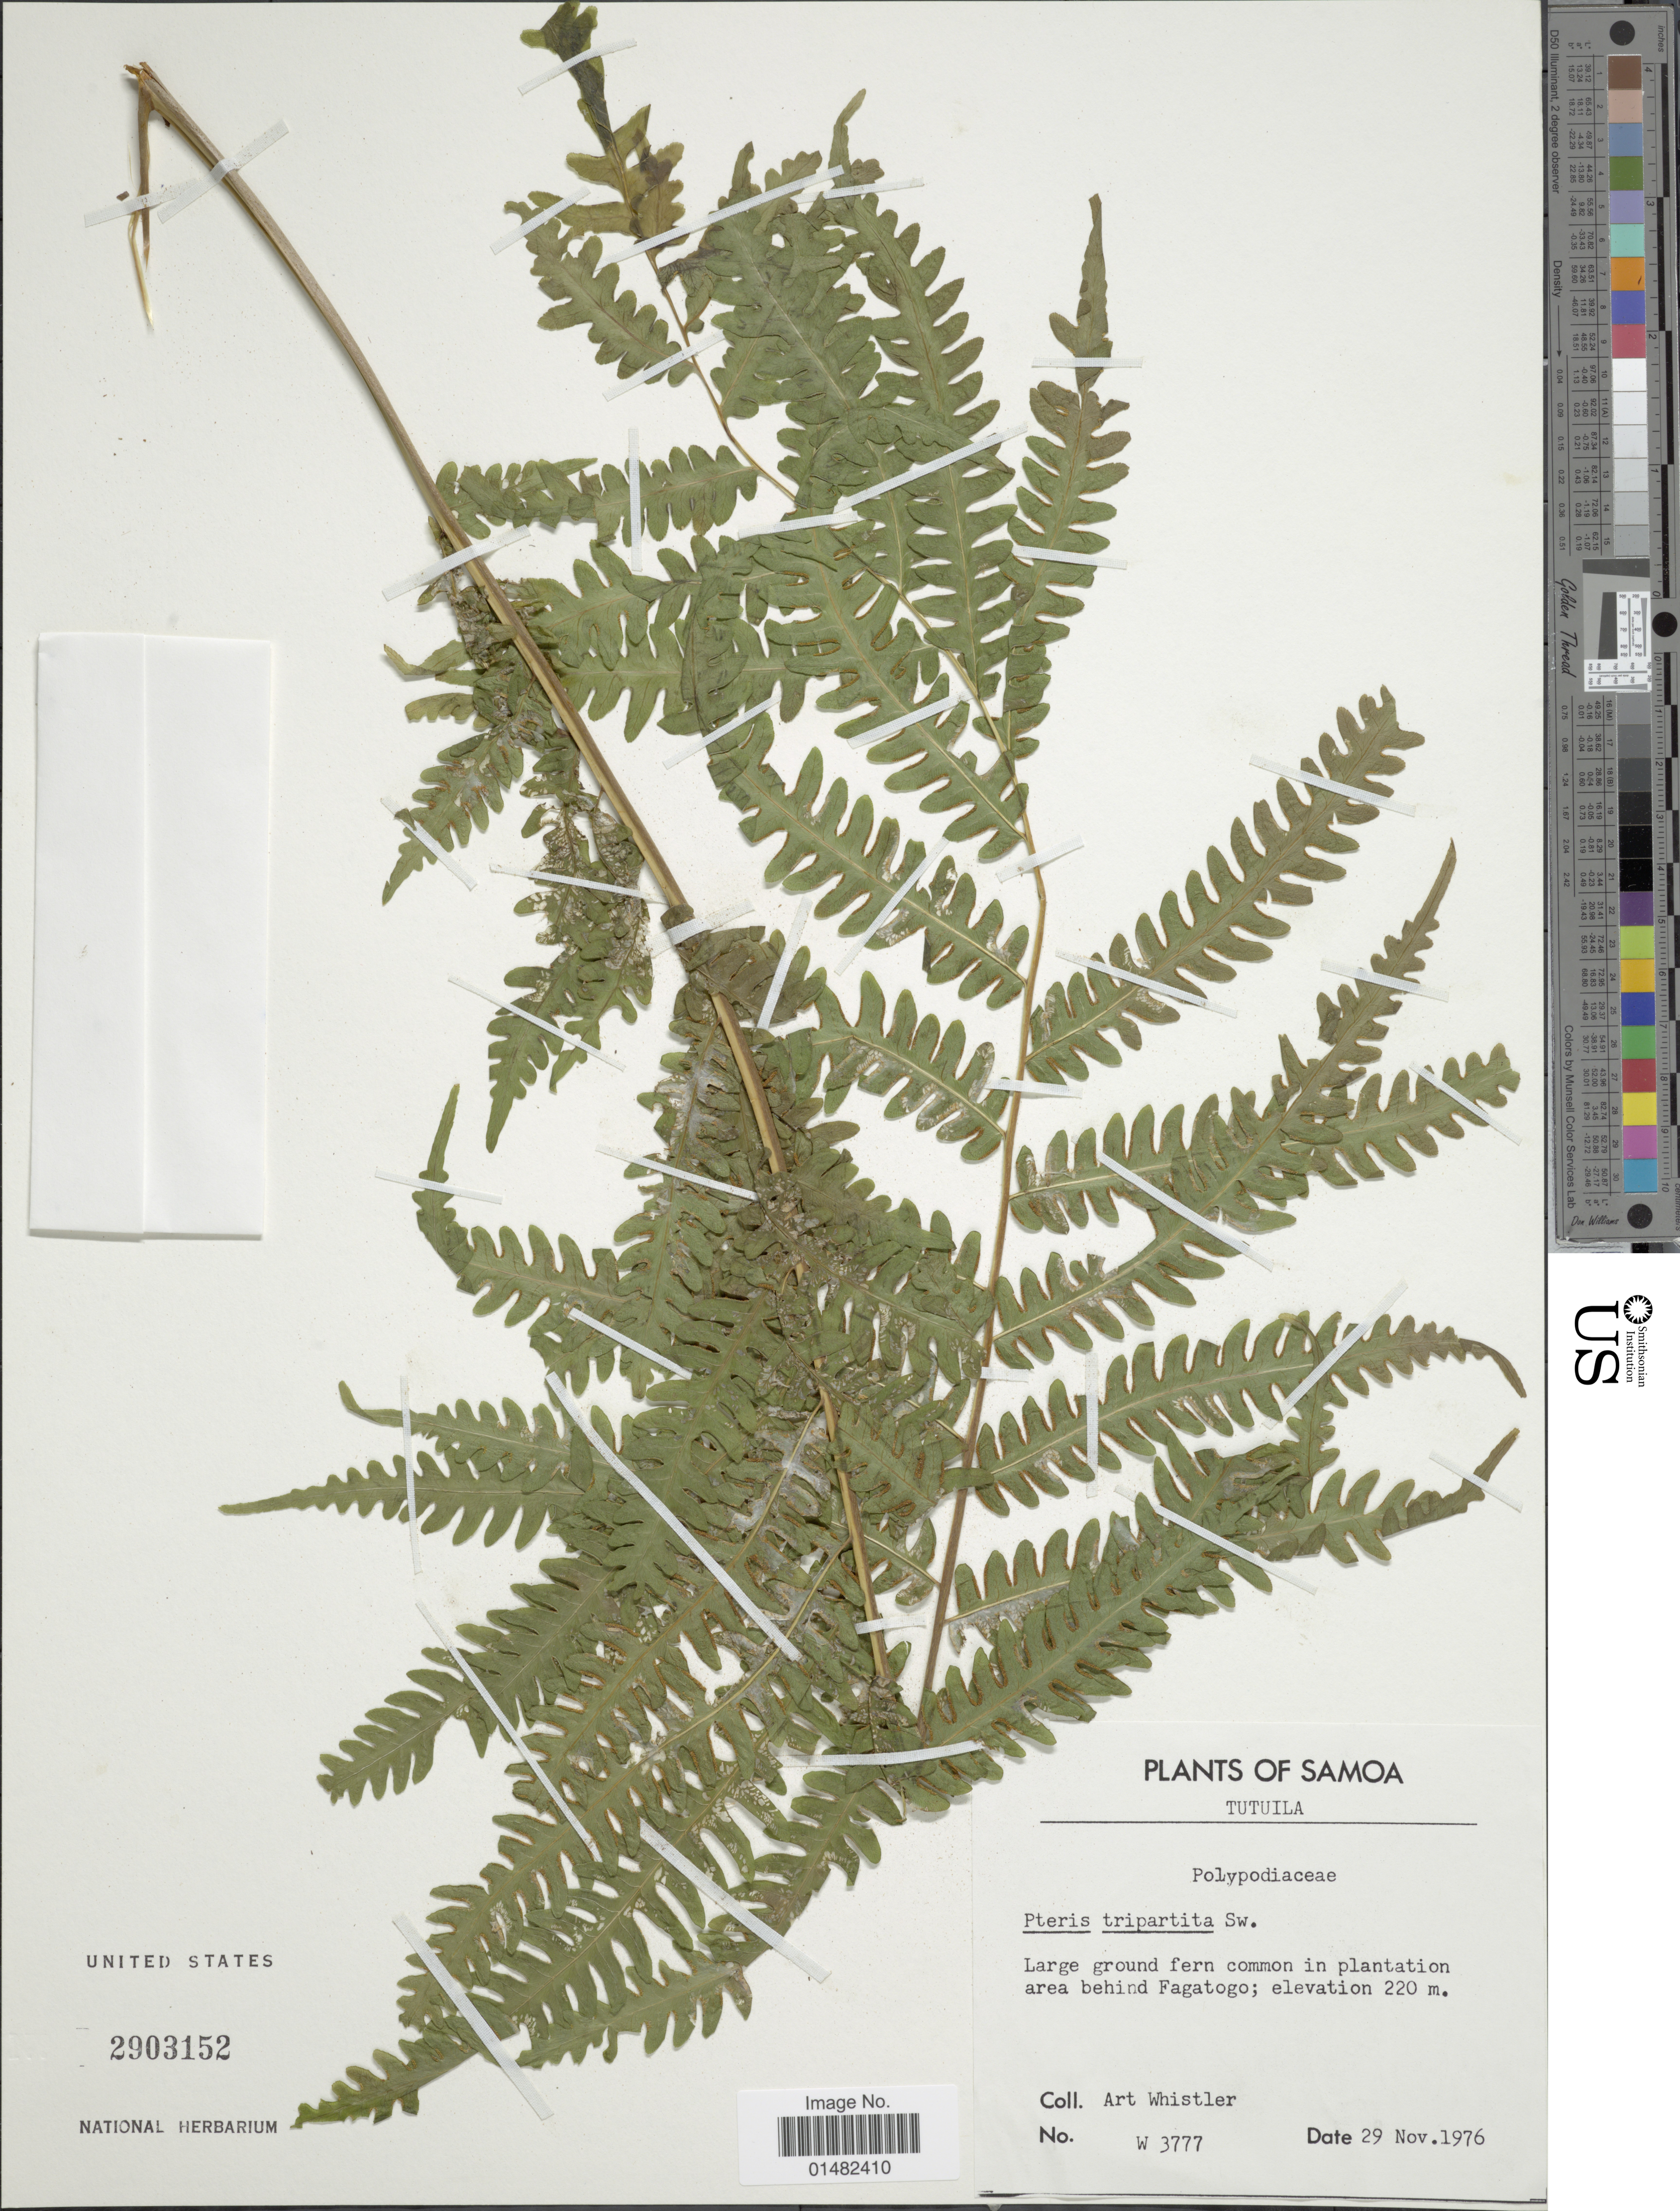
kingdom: Plantae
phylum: Tracheophyta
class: Polypodiopsida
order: Polypodiales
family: Pteridaceae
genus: Pteris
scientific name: Pteris tripartita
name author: Sw.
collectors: A. Whistler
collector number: W 3777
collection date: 1976-11-29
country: American Samoa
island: Tutuila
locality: Large ground fern common in plantation area behind Fagatogo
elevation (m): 220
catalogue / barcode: US 2903152